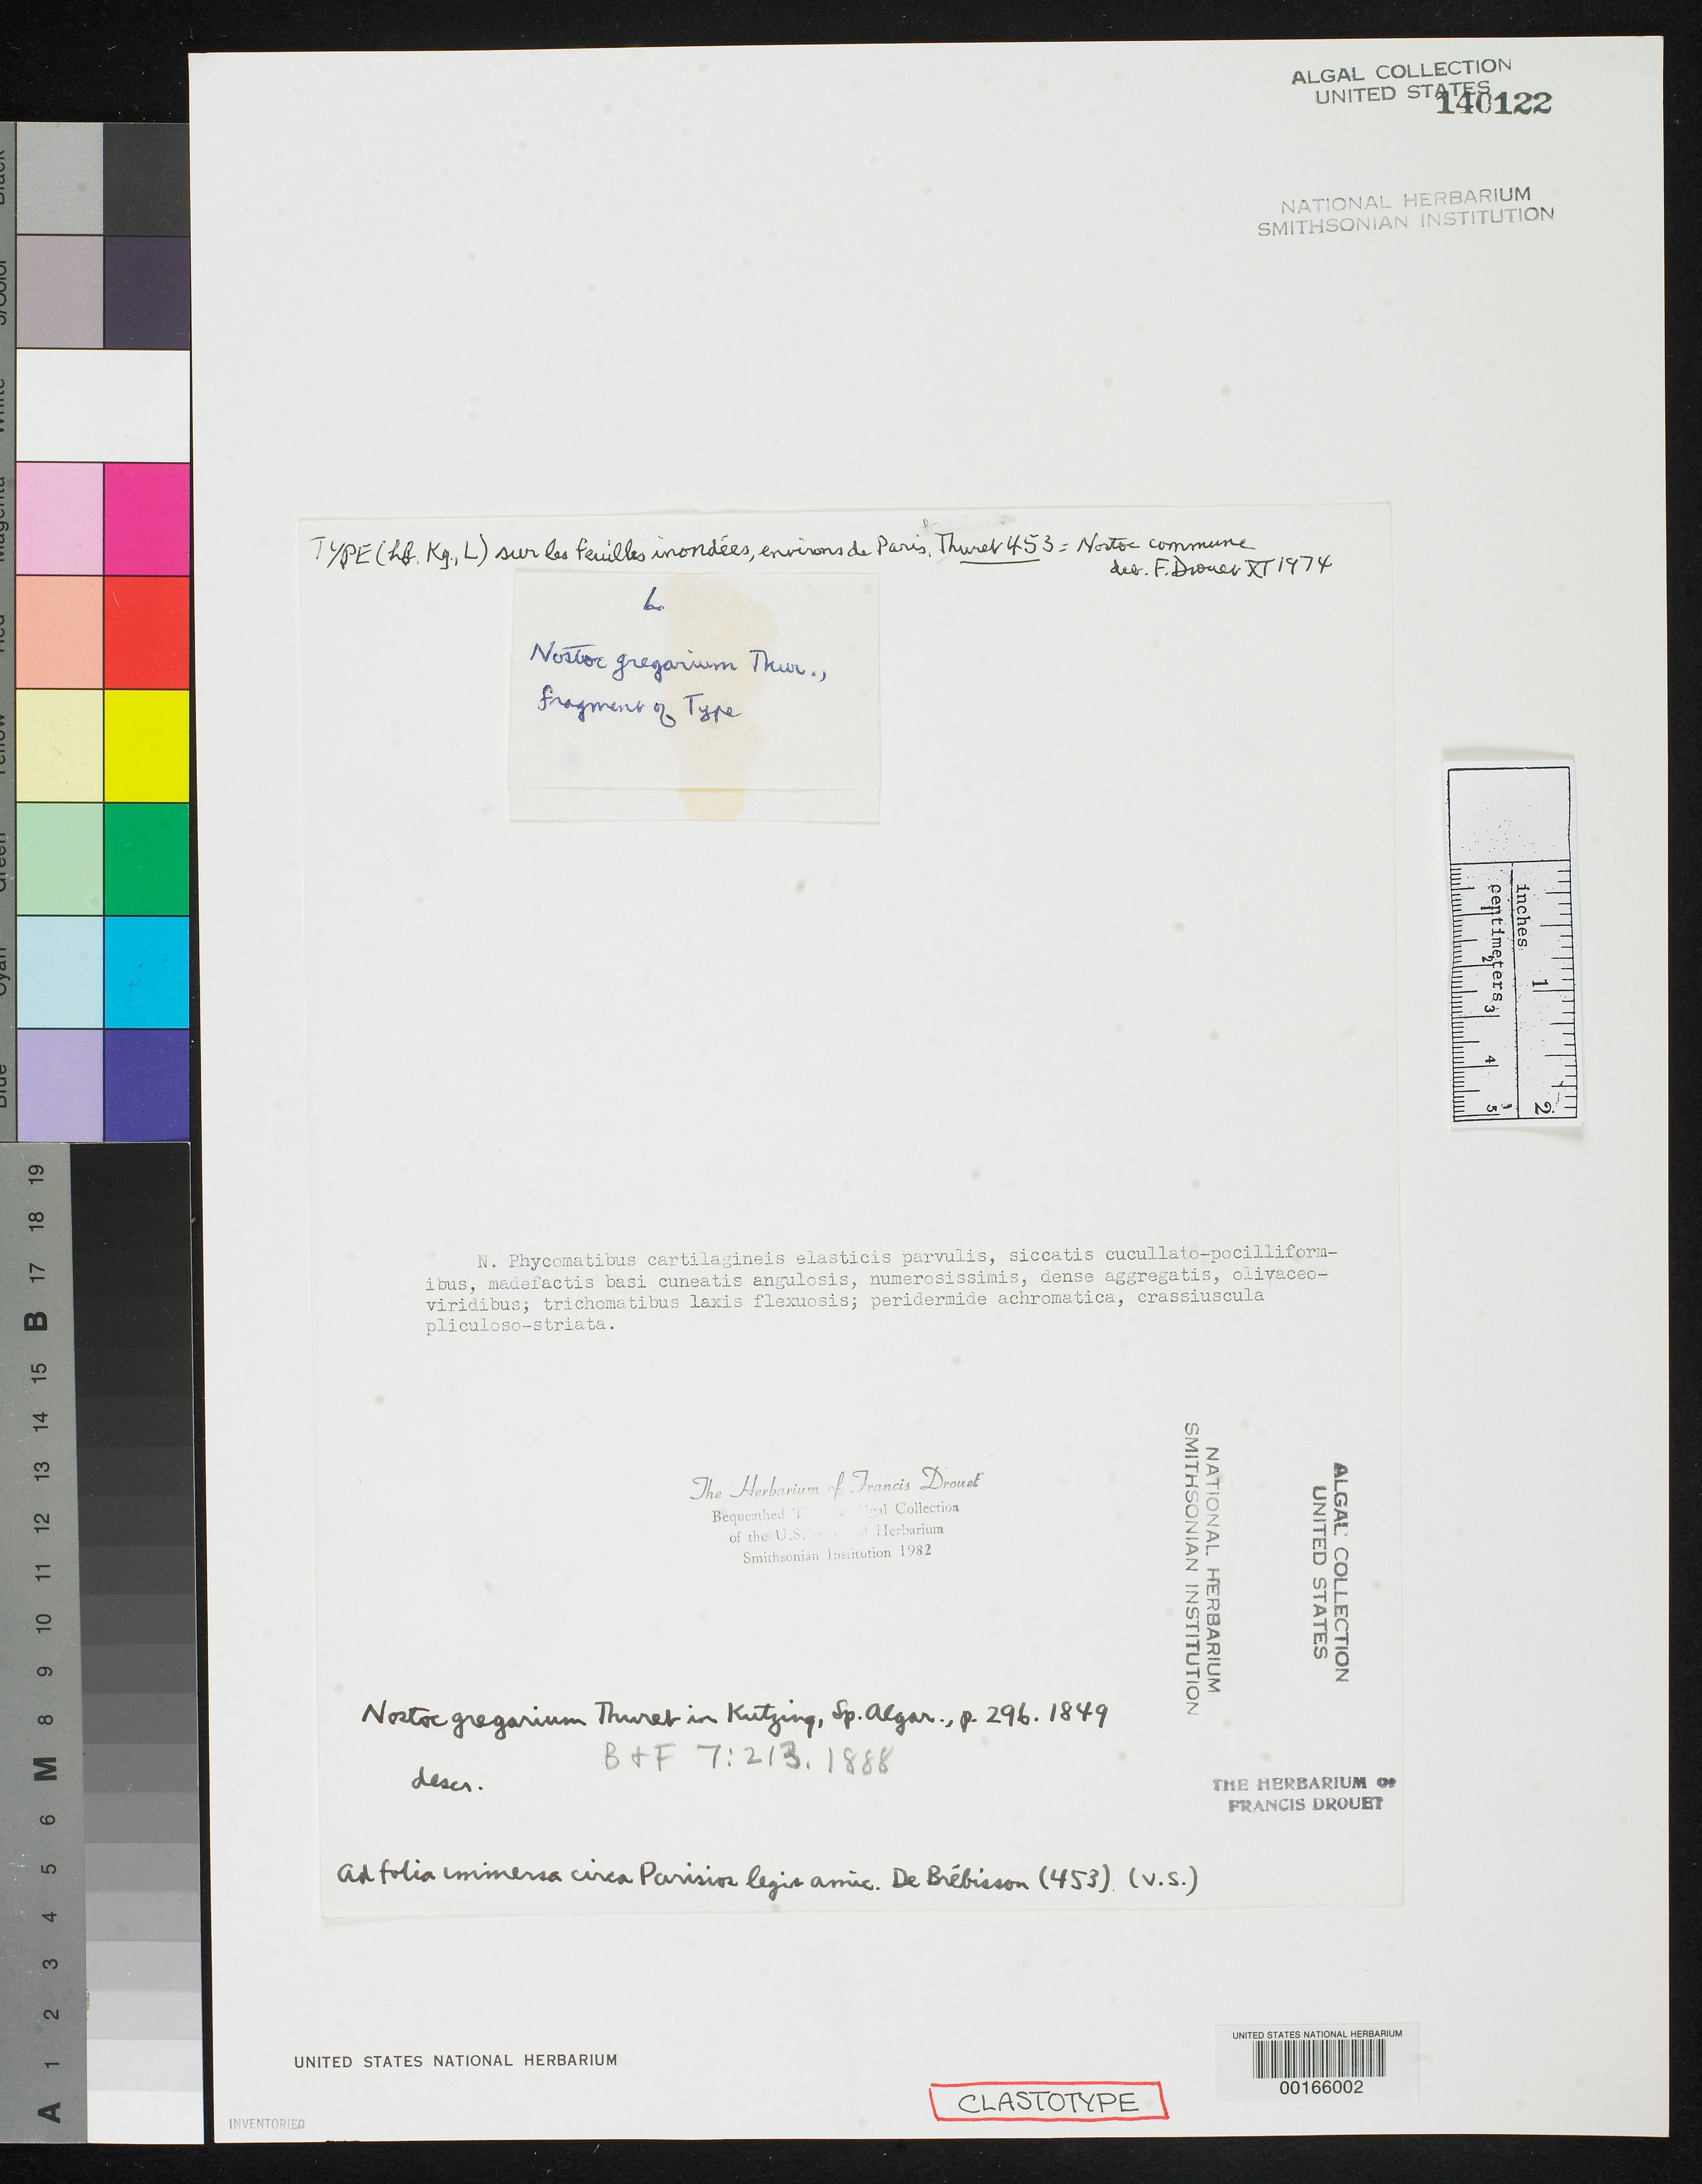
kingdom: Bacteria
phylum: Cyanobacteria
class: Cyanobacteriia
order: Cyanobacteriales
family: Nostocaceae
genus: Nostoc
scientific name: Nostoc gregarium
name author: Thur. in Kütz.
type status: Clastotype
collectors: L. A. de Brébisson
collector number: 453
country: France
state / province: Île-de-France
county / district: Paris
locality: Paris area.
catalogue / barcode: US 140122